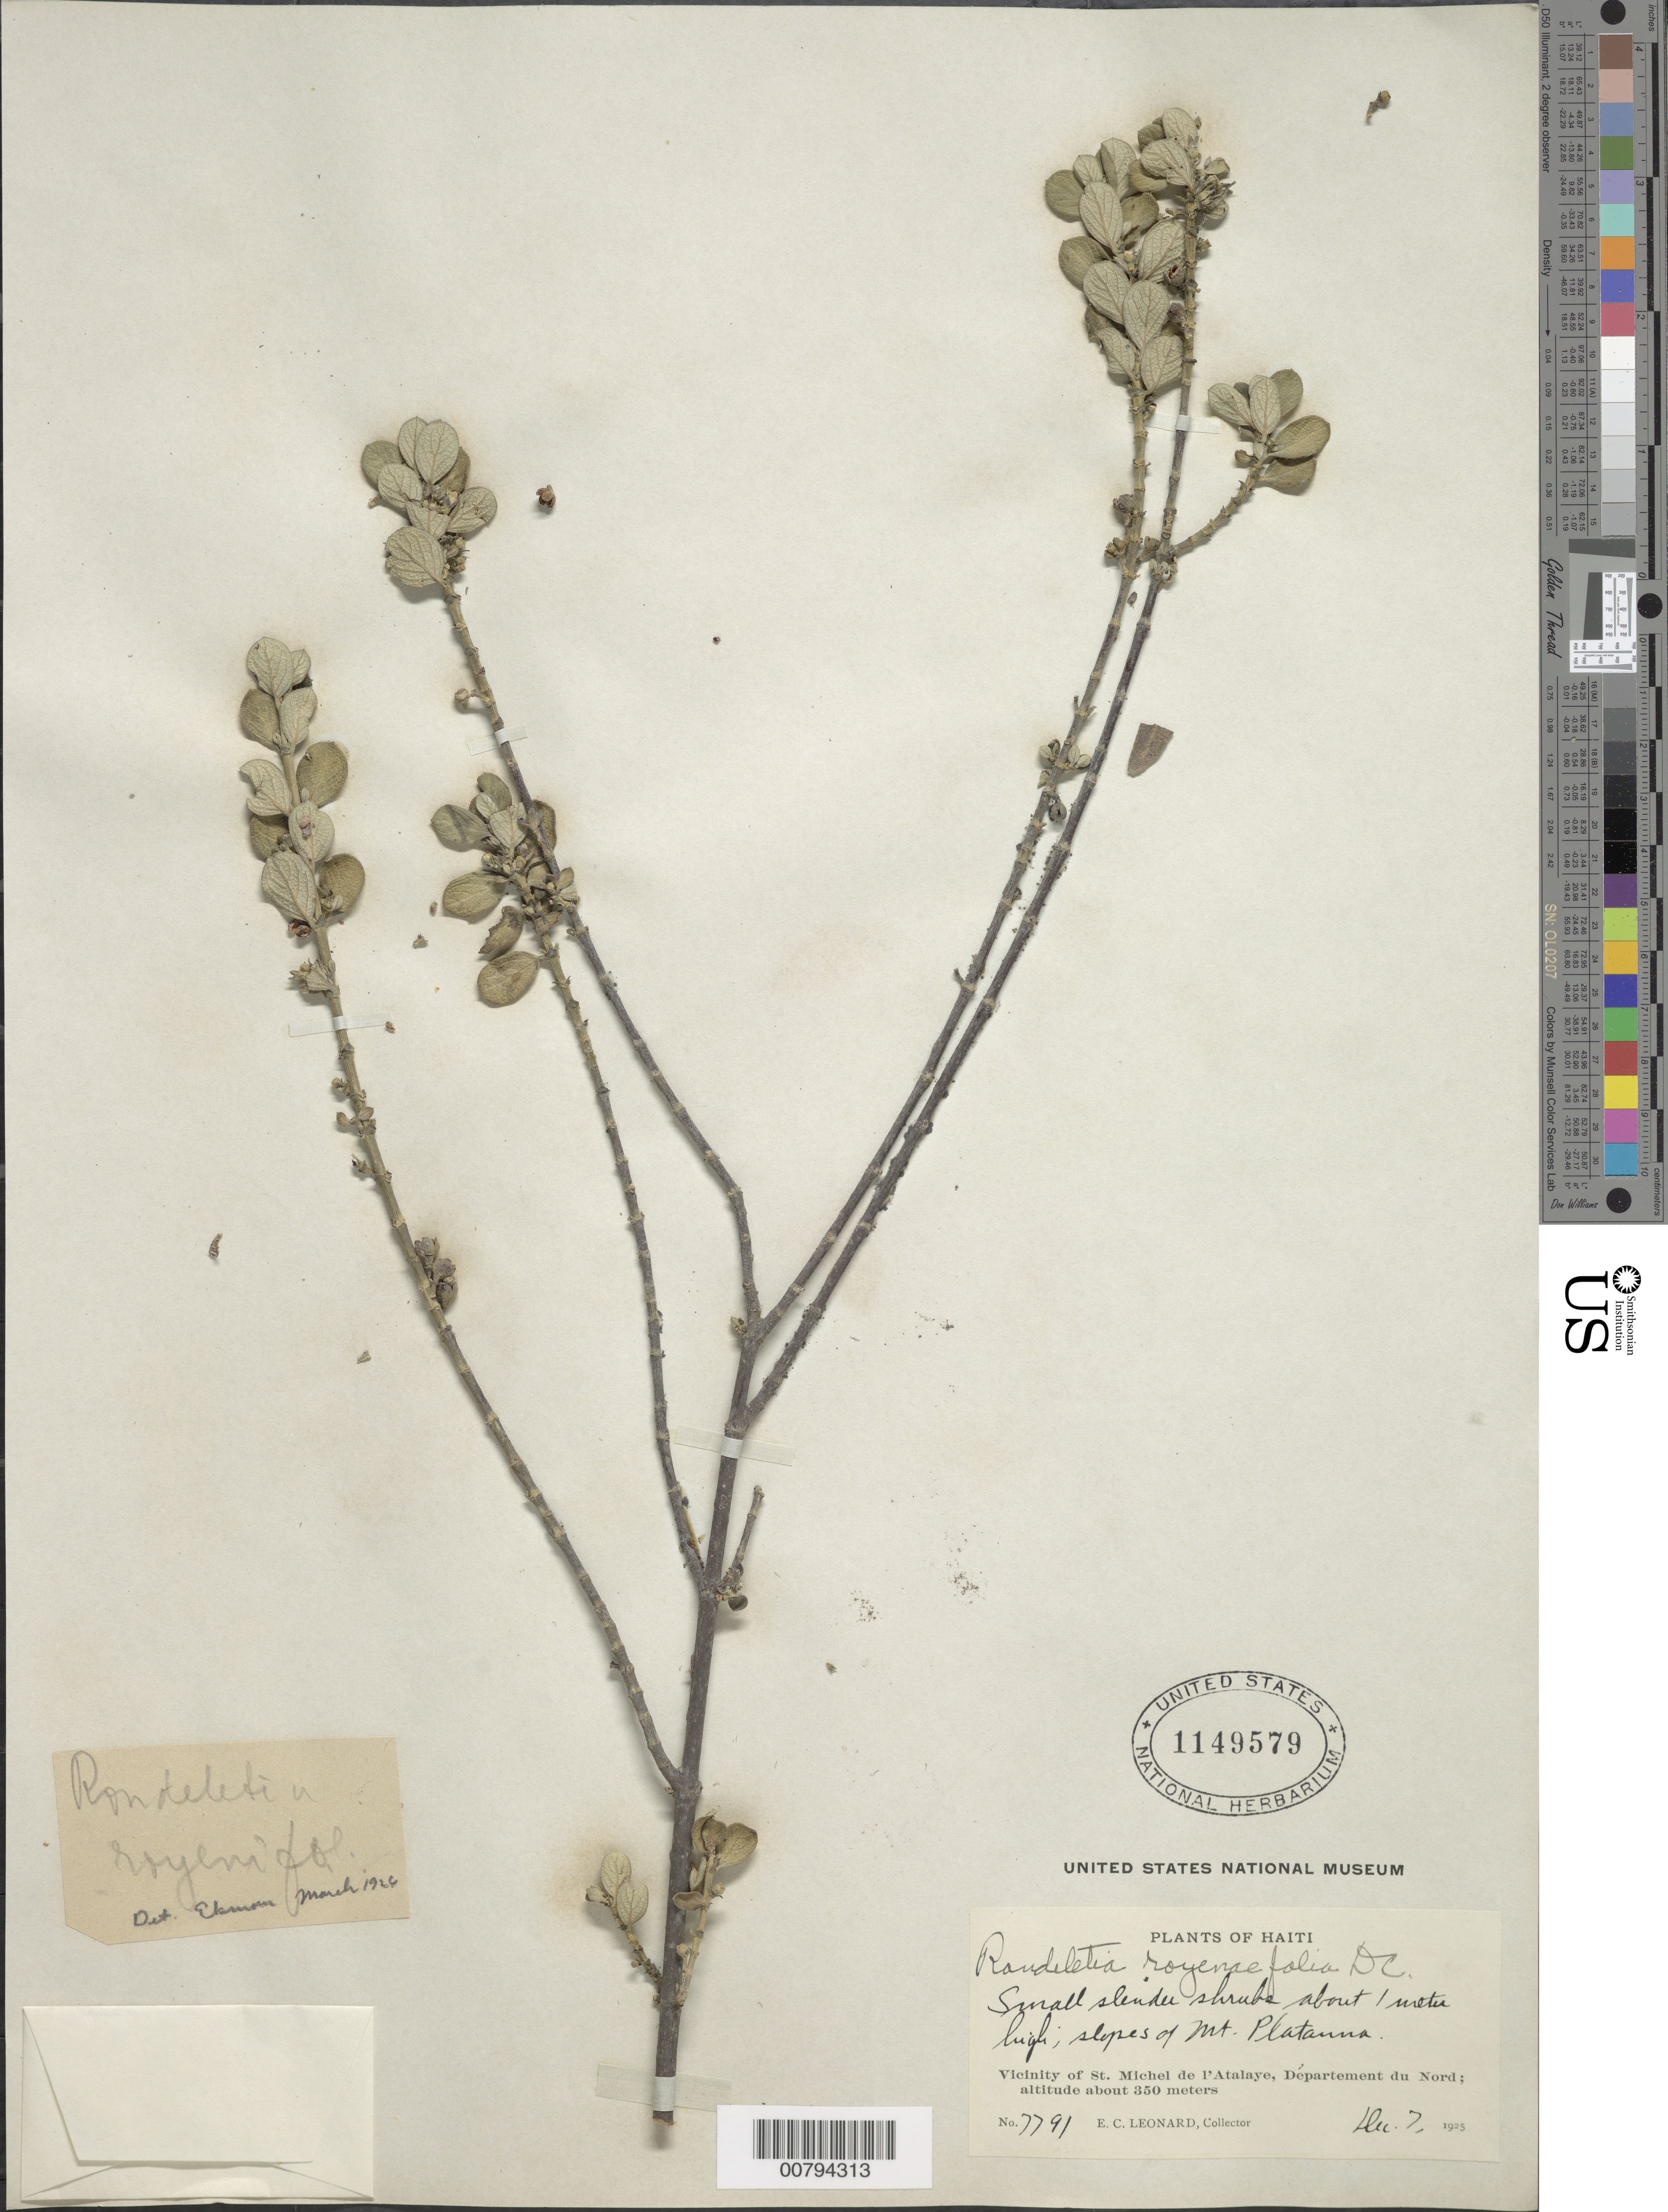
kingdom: Plantae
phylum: Tracheophyta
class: Magnoliopsida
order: Gentianales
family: Rubiaceae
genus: Rondeletia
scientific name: Rondeletia royenaefolia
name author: DC.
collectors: E. C. Leonard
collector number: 7791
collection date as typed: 07 Dec 1925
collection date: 1925-12-07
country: Haiti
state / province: Nord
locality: Slopes of Mt. Platanna. Vicinity of St. Michel de l'Atalaye.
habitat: Mountain slope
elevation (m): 350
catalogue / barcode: US 1149579